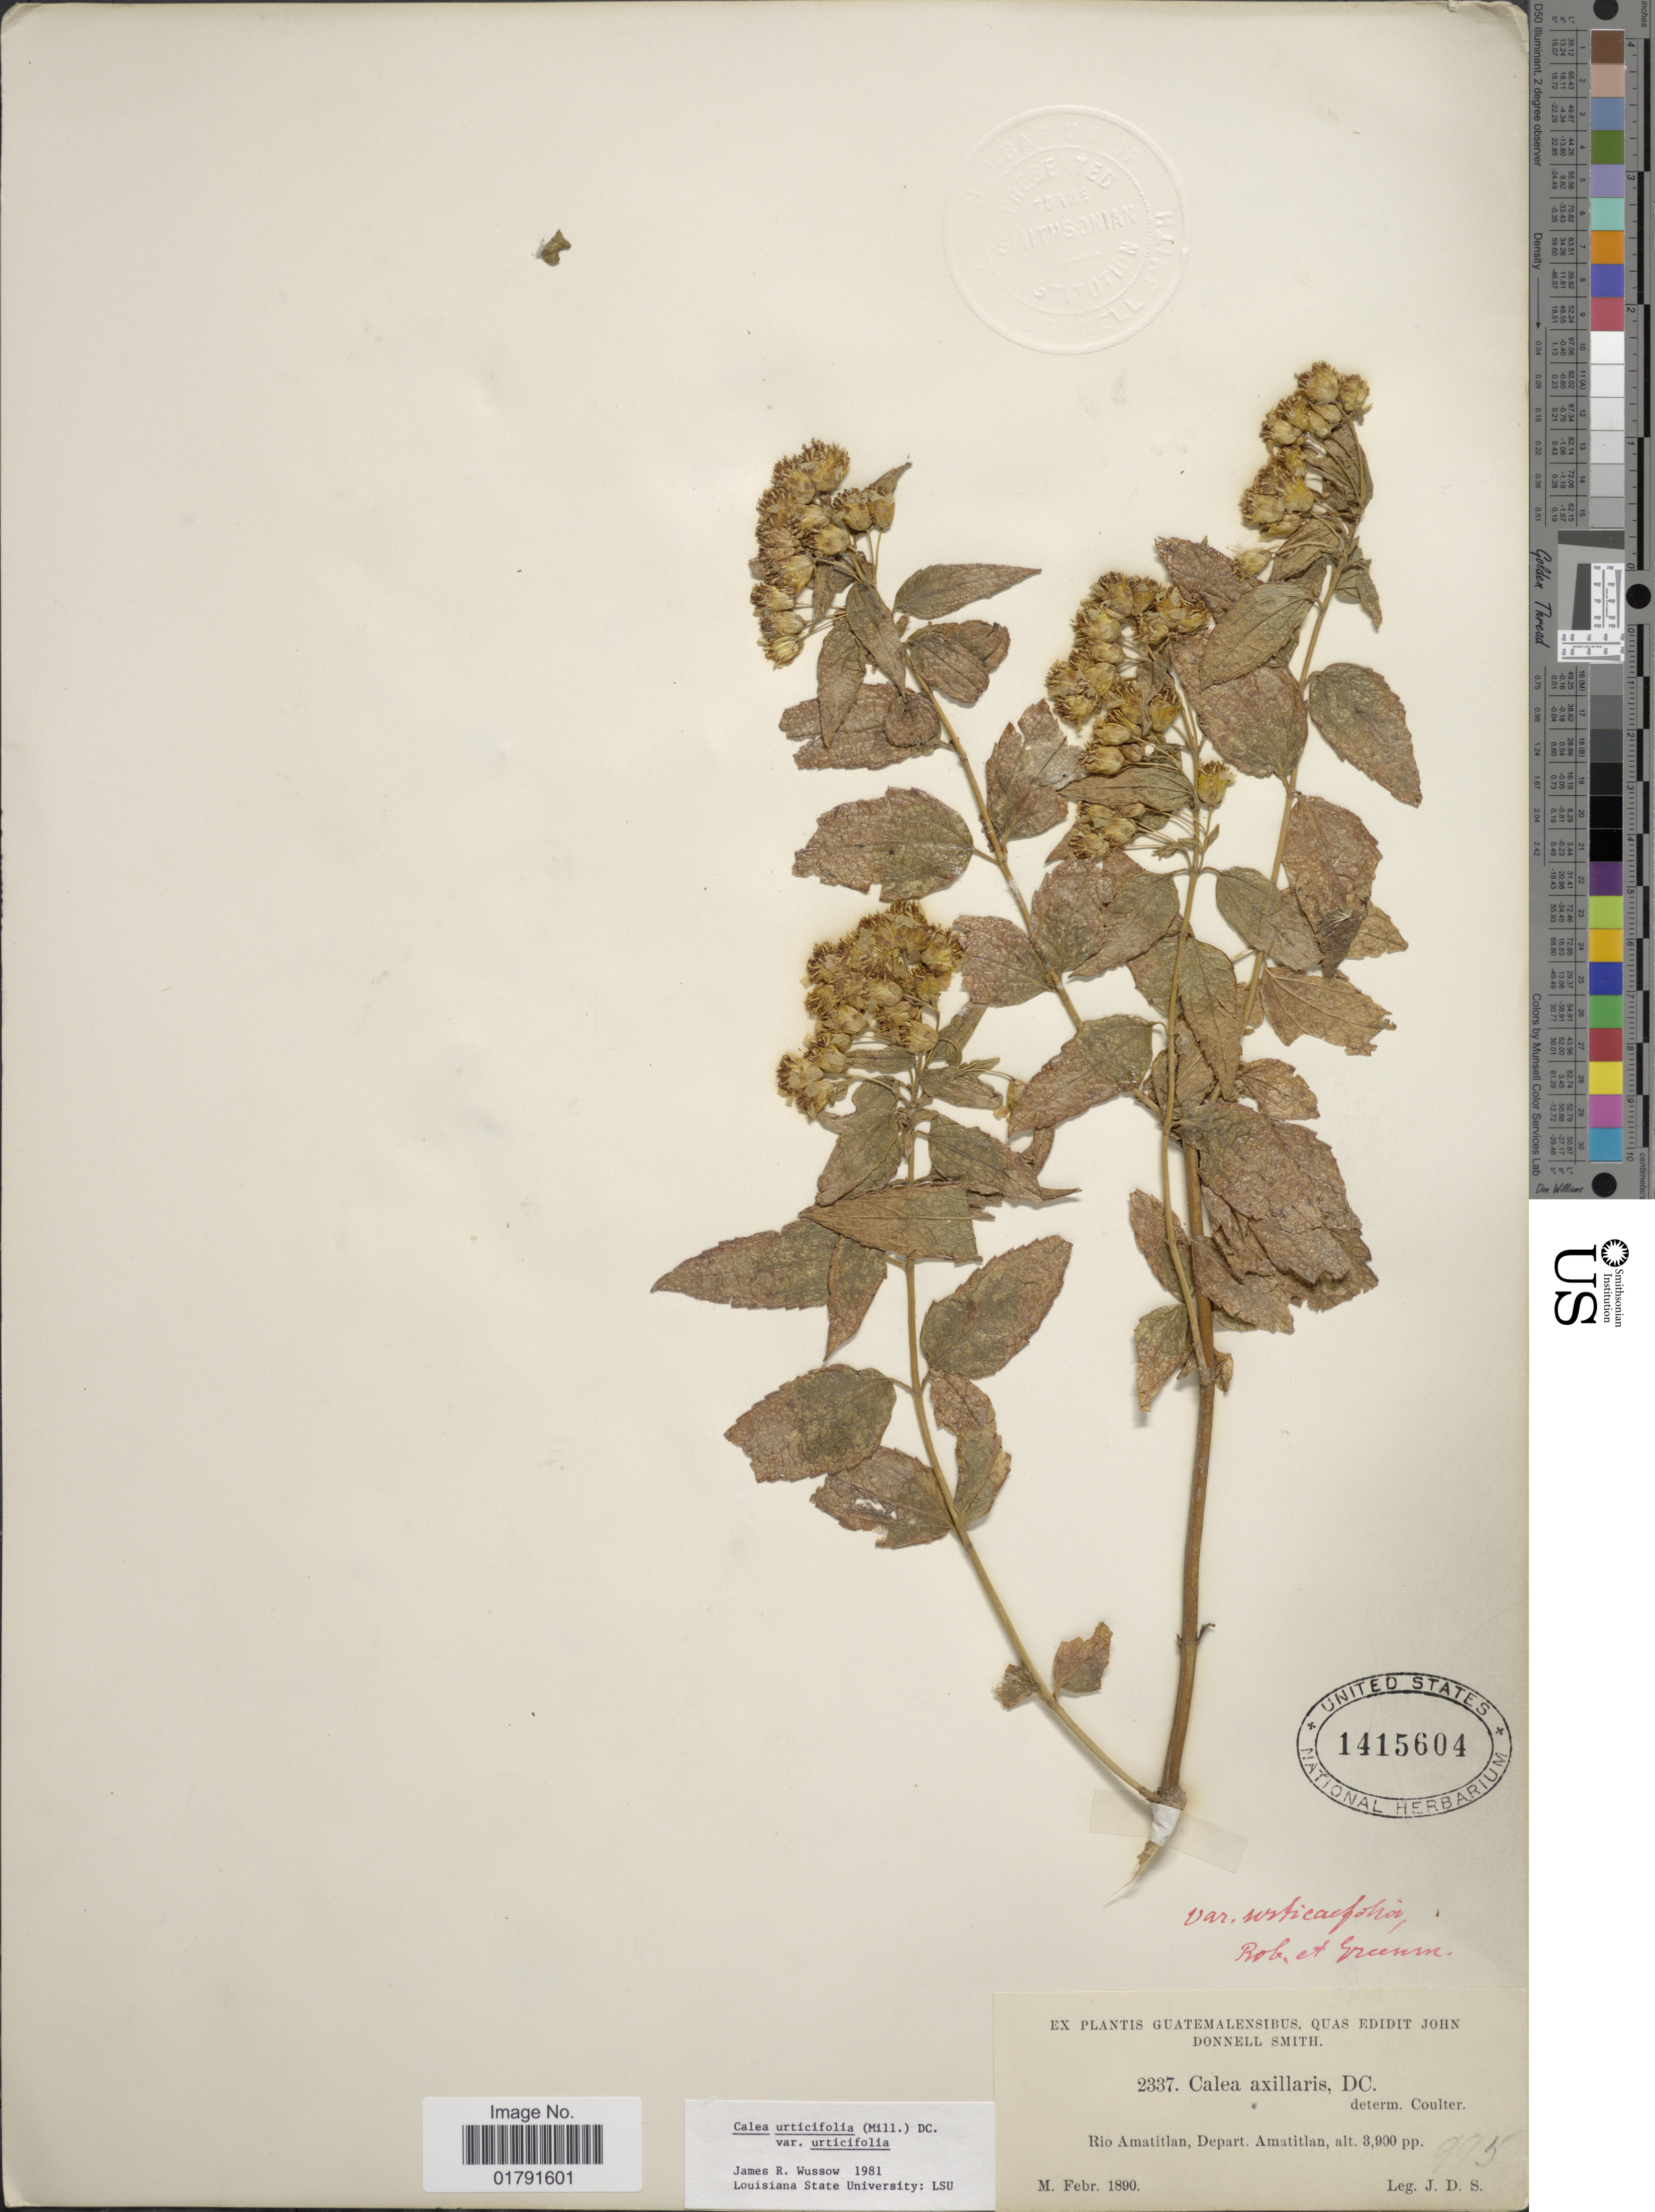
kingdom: Plantae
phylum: Tracheophyta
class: Magnoliopsida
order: Asterales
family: Asteraceae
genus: Calea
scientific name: Calea urticifolia var. urticifolia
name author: (Mill.) DC.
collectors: J. Donnell Smith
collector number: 2337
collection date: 1890-02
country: Guatemala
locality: Rio Amatitlan, Depart. Amatitlan.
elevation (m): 1189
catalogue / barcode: US 1415604